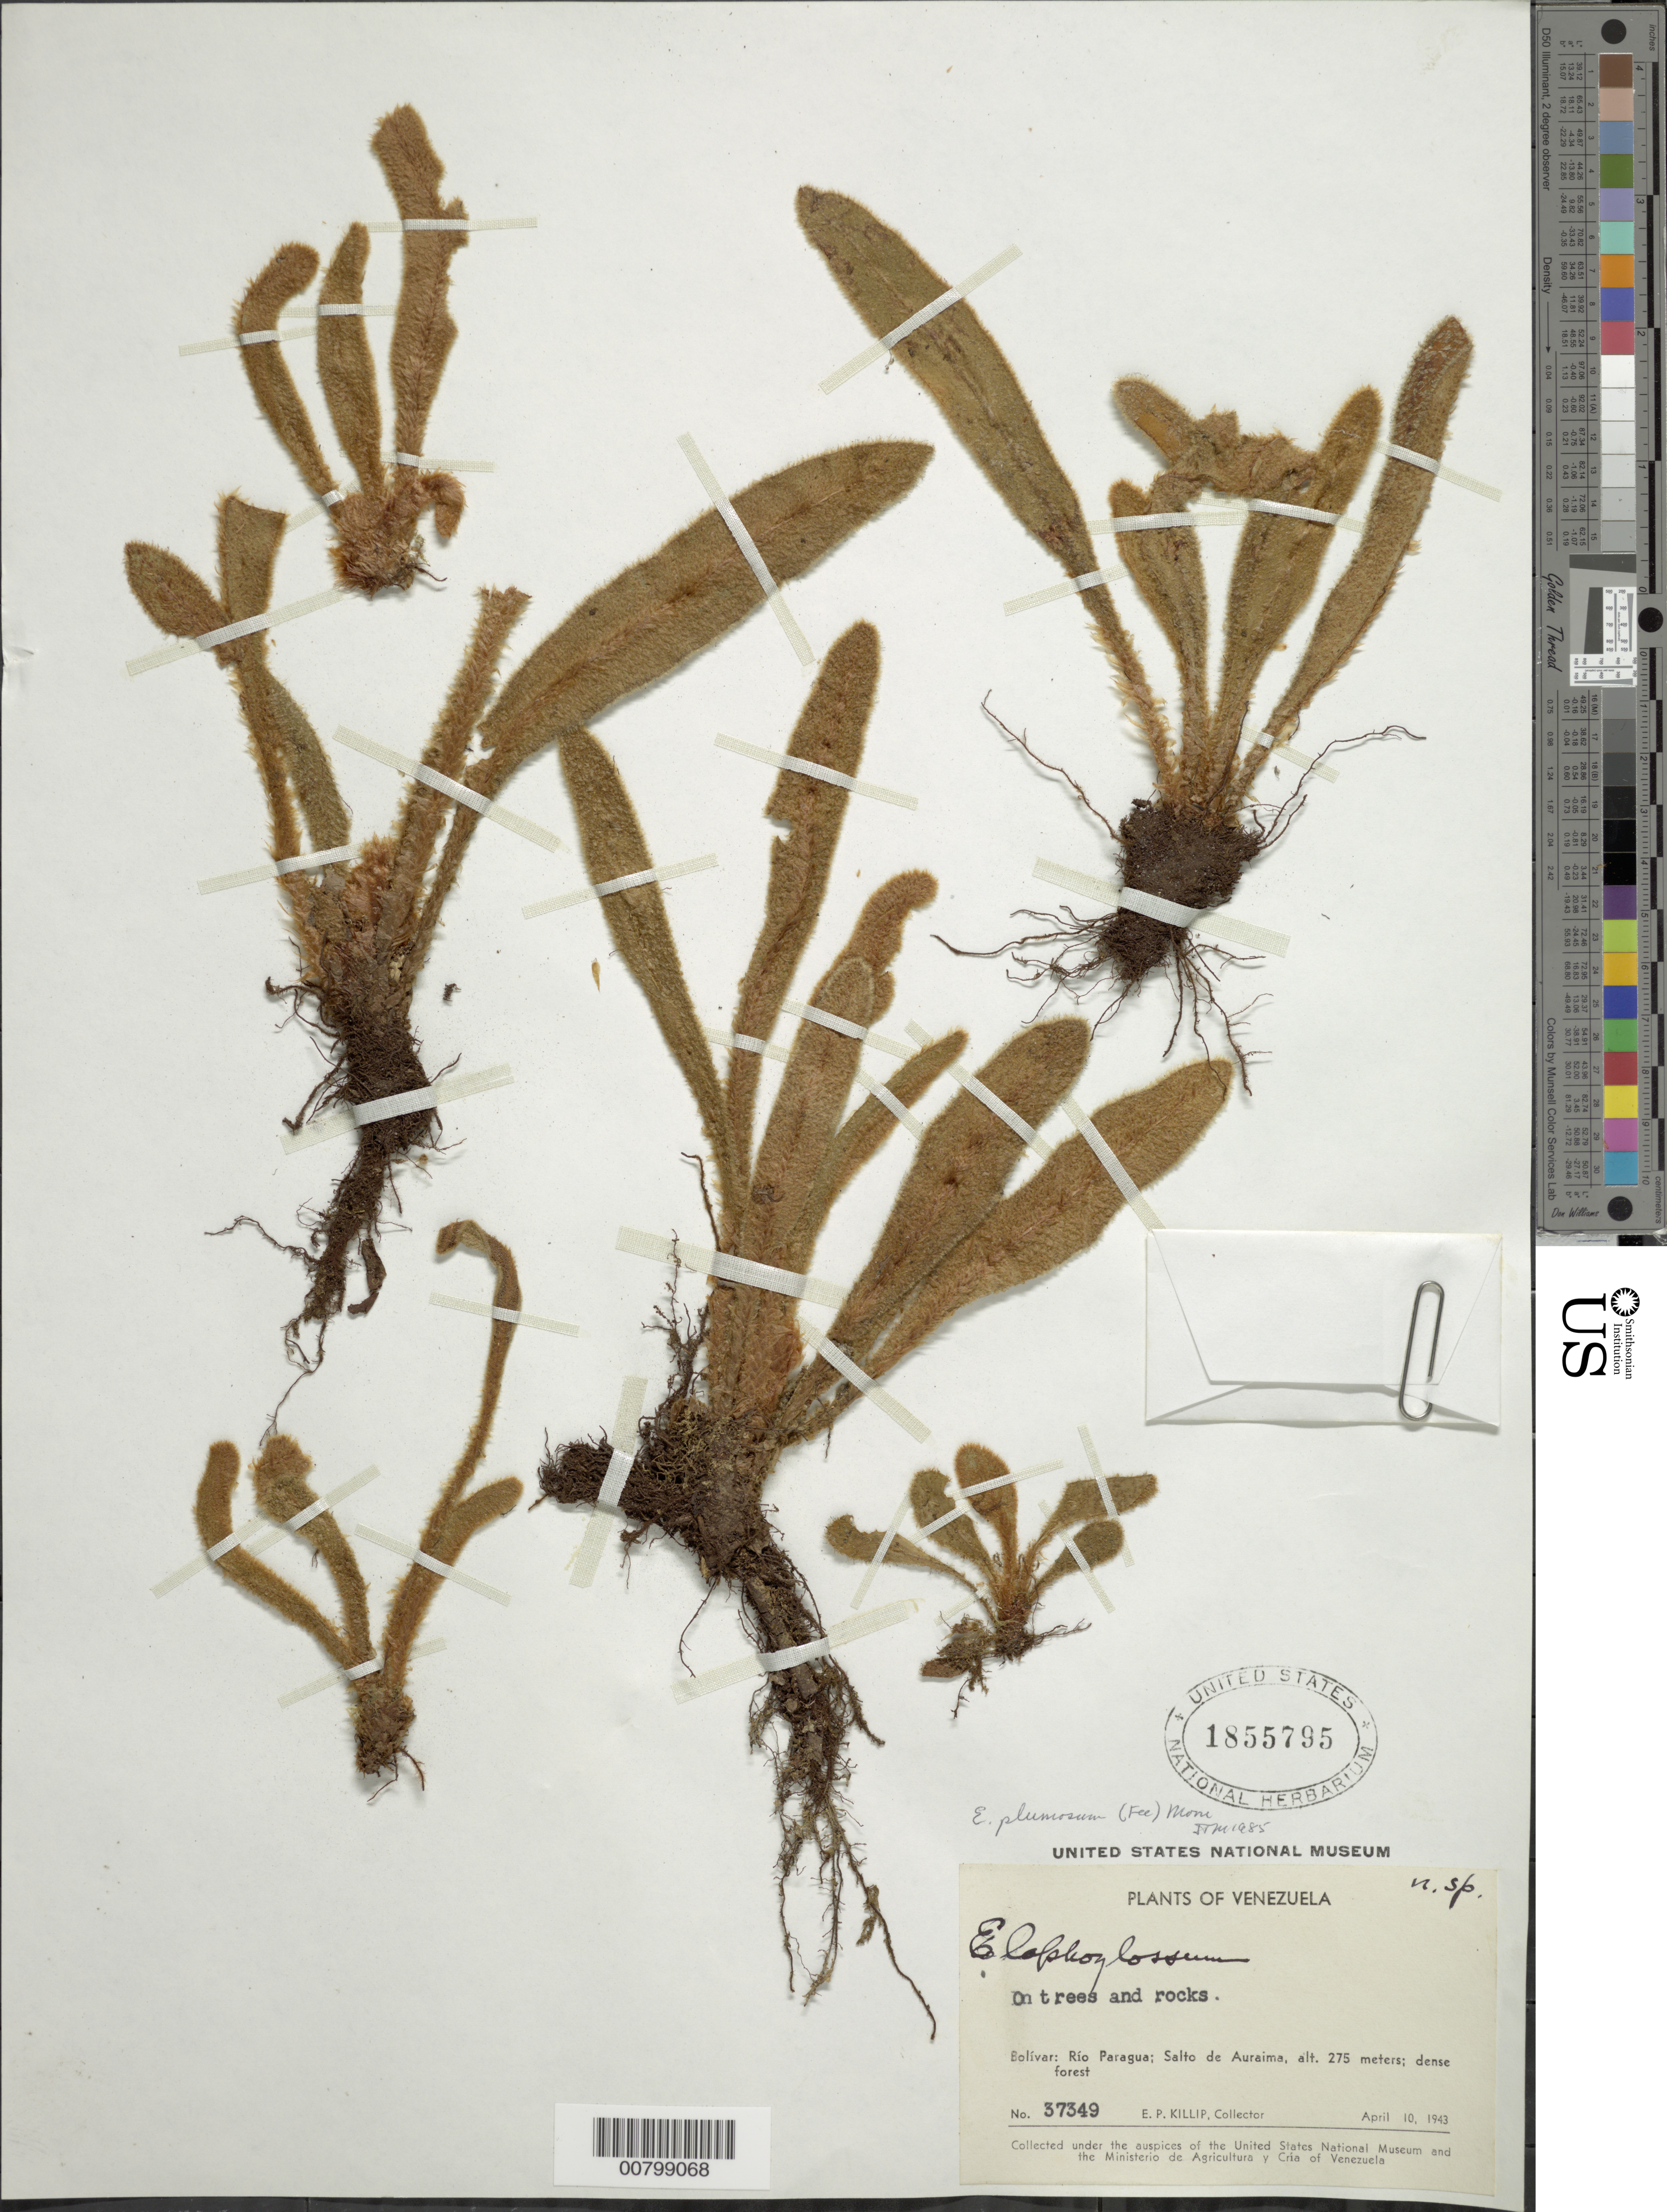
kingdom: Plantae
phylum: Tracheophyta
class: Polypodiopsida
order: Polypodiales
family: Dryopteridaceae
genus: Elaphoglossum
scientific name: Elaphoglossum plumosum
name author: (Fée) T. Moore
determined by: Mickel, J. T., (NY), New York Botanical Garden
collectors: E. P. Killip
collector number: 37349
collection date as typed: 10-Apr-43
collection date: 1943-04-10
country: Venezuela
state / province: Bolívar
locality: Salto de Auraima, Río Paragua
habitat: Dense forest; on trees and rocks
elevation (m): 275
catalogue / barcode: US 1855795